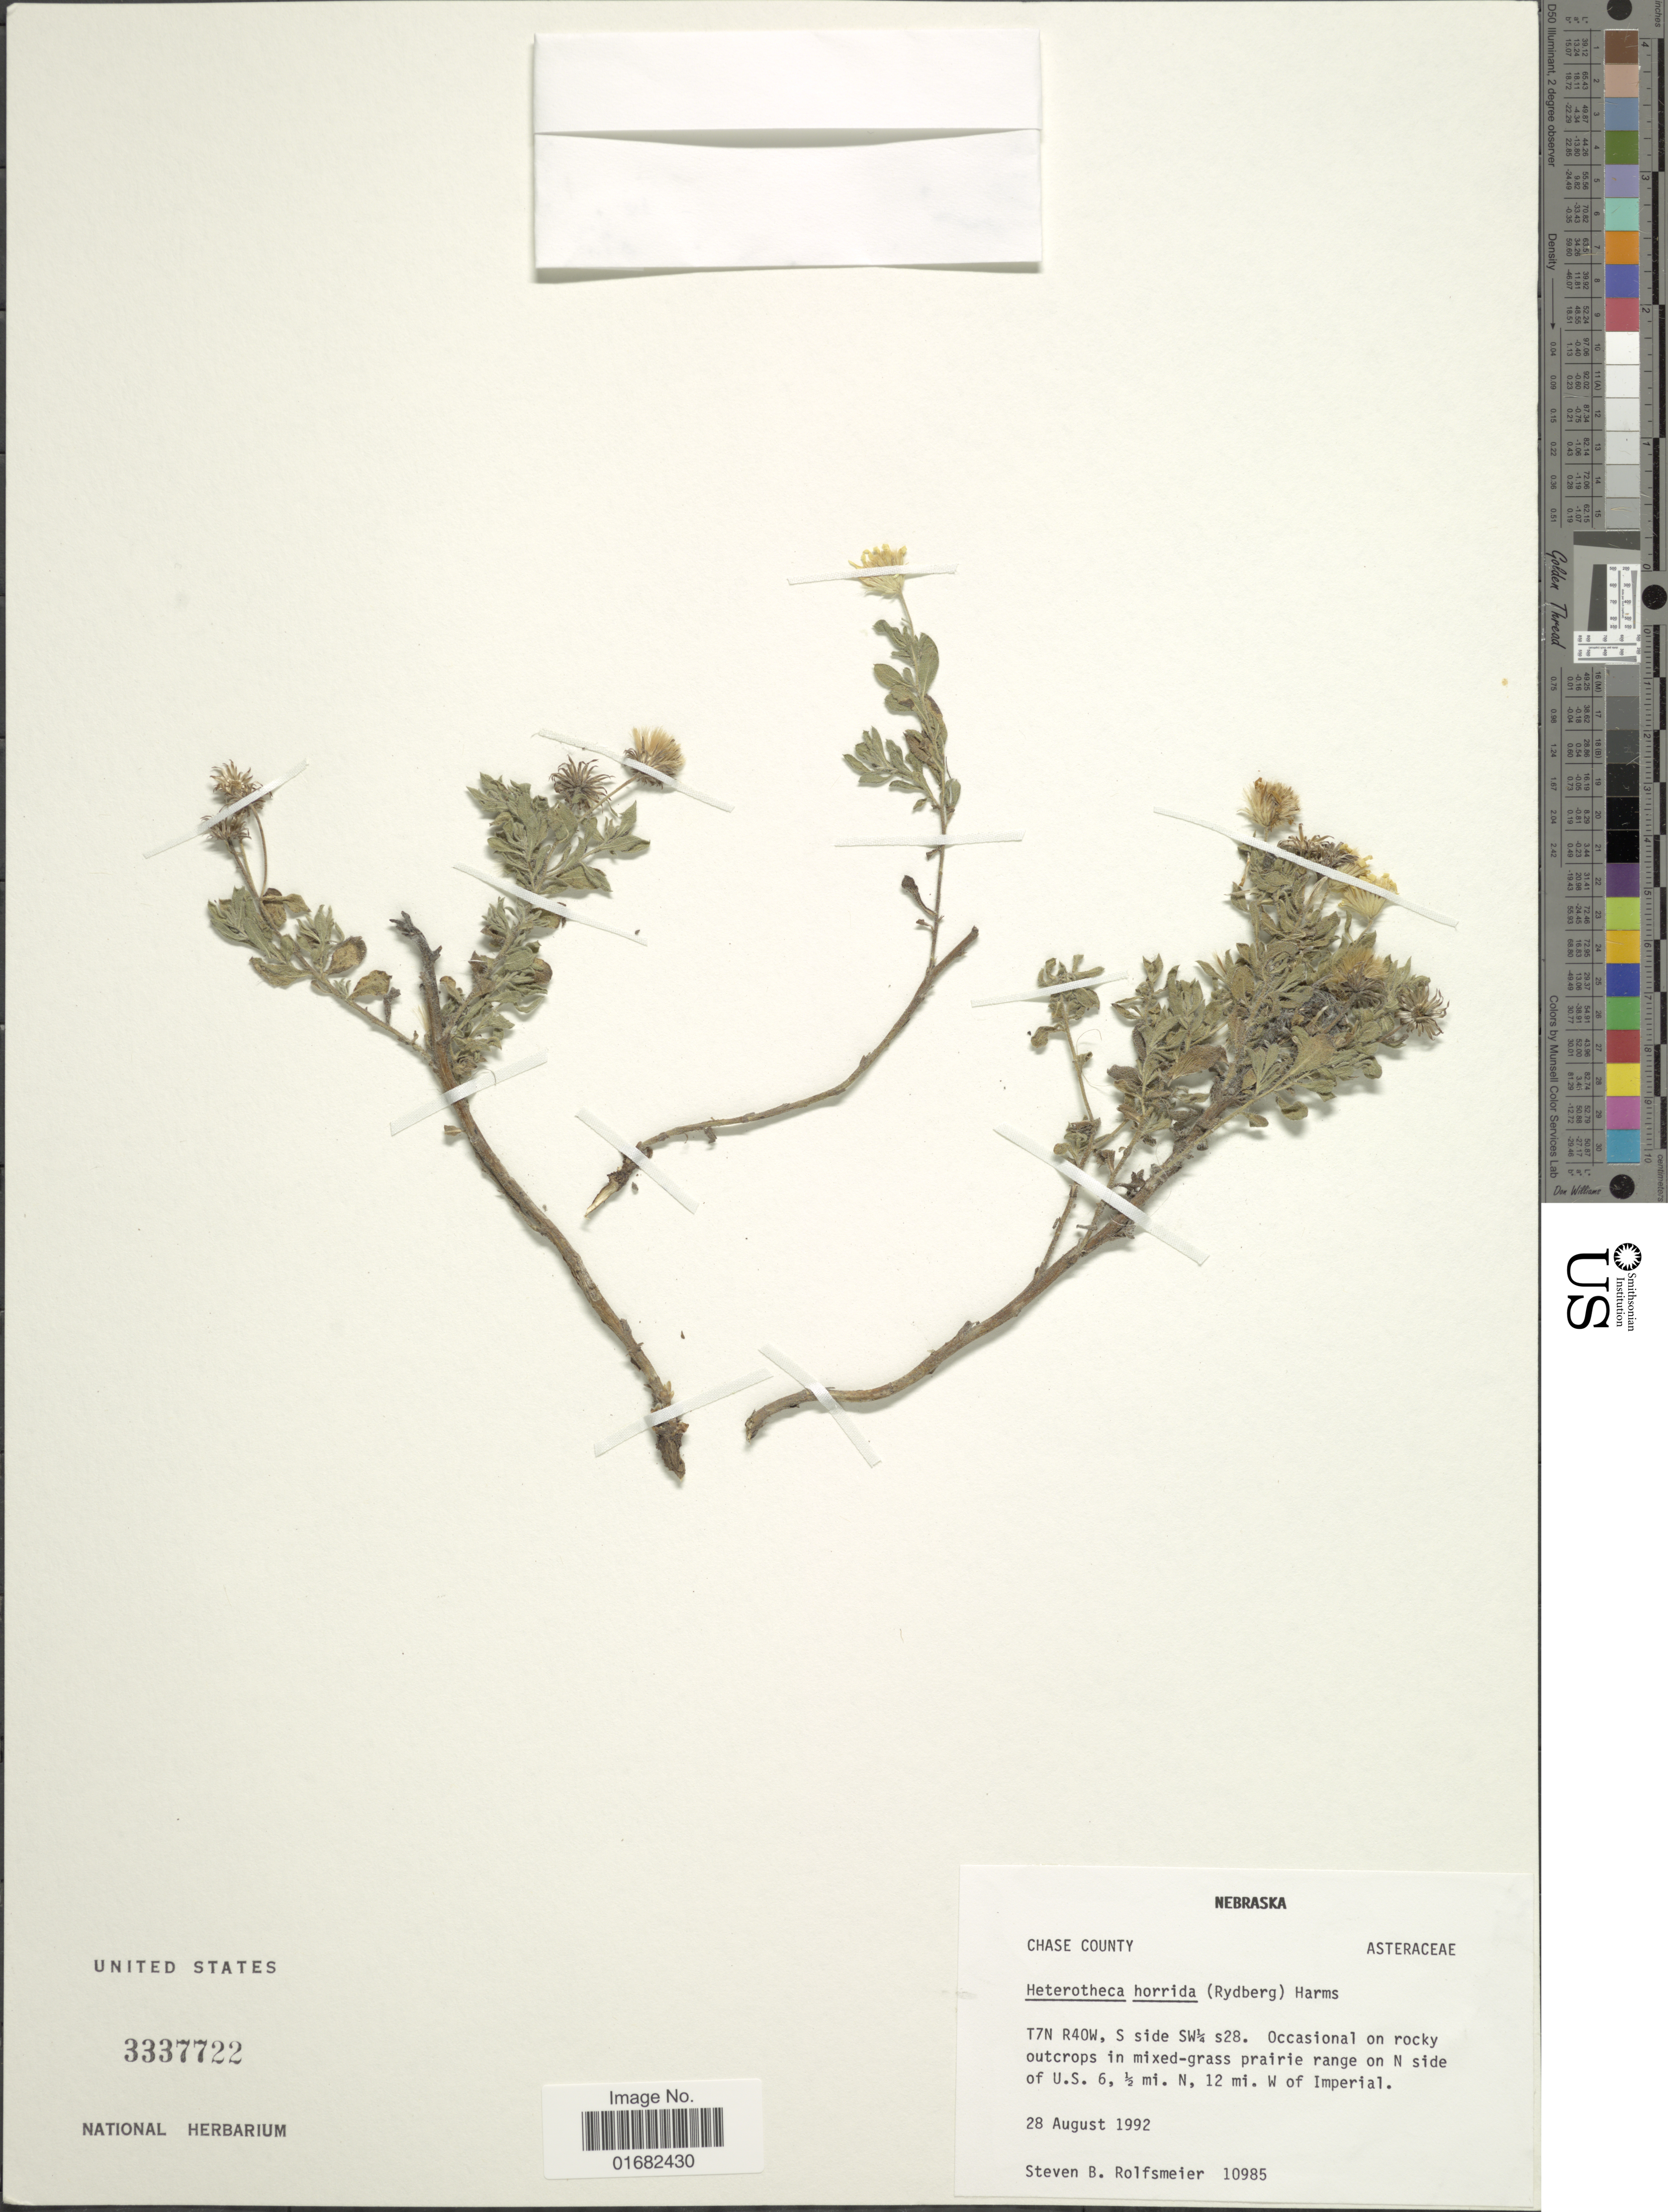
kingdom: Plantae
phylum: Tracheophyta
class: Magnoliopsida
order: Asterales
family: Asteraceae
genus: Heterotheca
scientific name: Heterotheca horrida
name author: (Rydb.) V.L. Harms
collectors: S. Rolfsmeier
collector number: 10985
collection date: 1992-08-28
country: United States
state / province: Nebraska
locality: T7N R40W, S side SW¼ s28. N side of U.S. 6, ½ mi. N, 12 mi. W of Imperial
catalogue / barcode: US 3337722